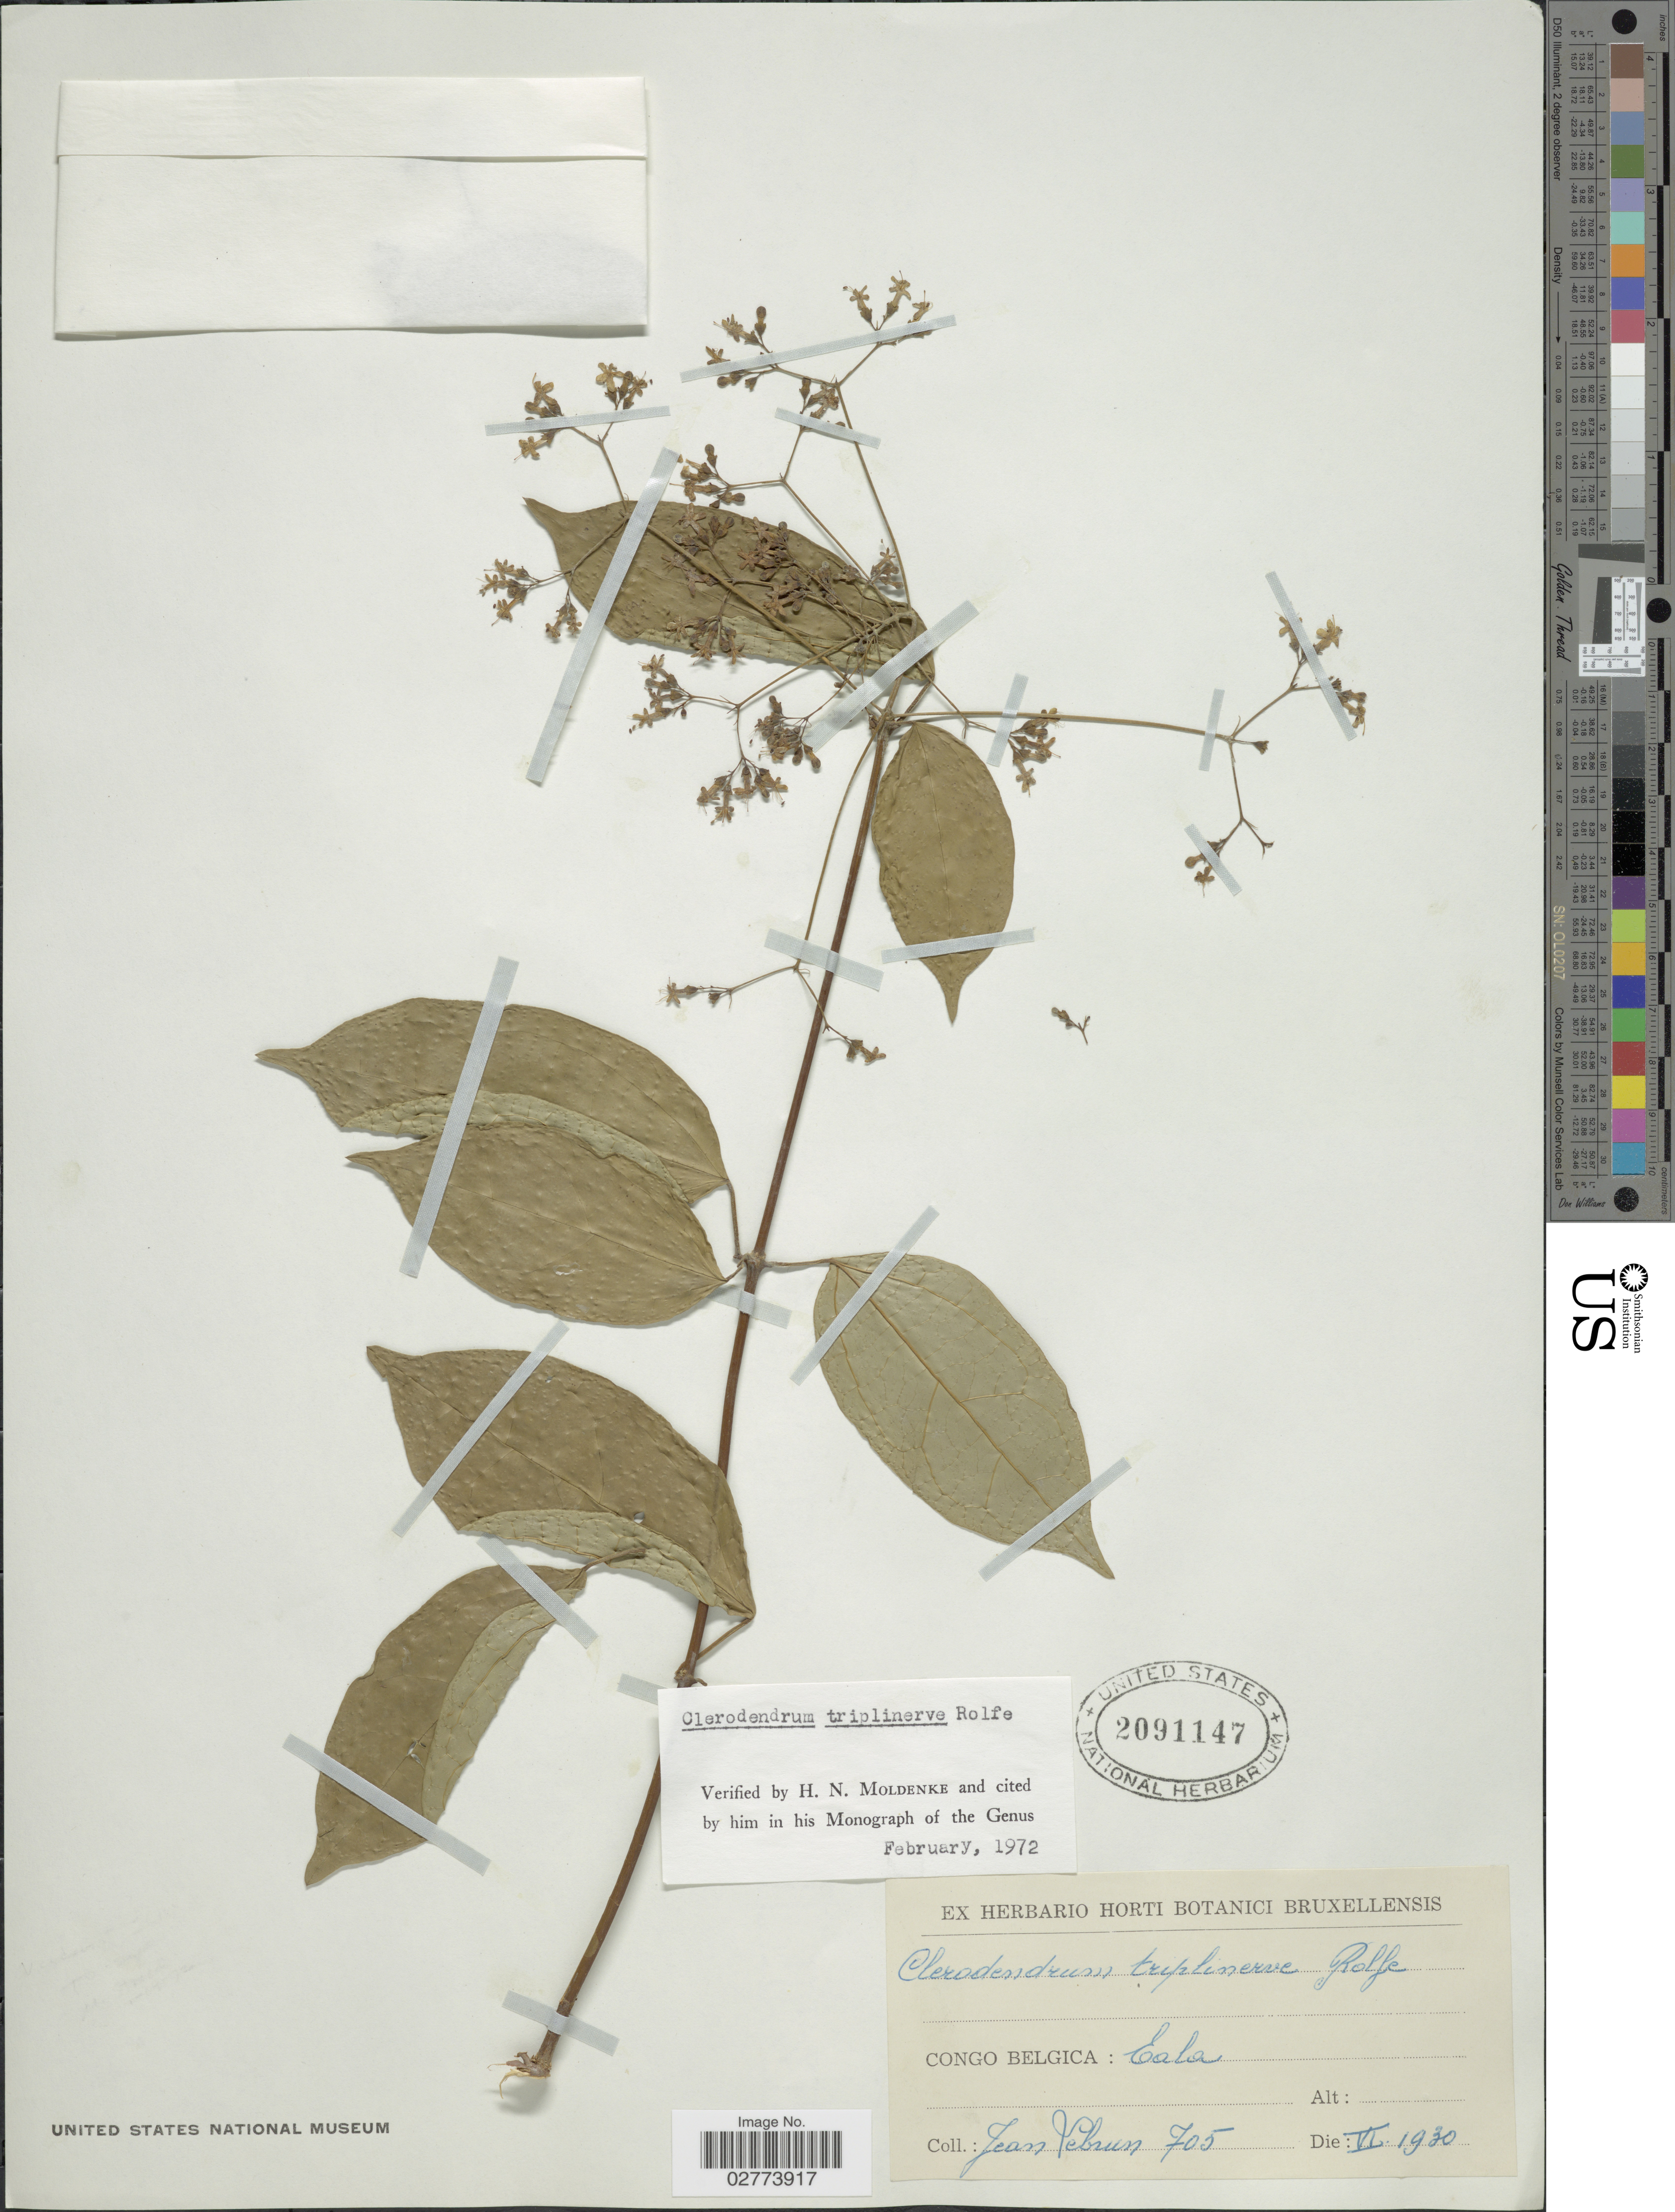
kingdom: Plantae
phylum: Tracheophyta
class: Magnoliopsida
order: Lamiales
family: Lamiaceae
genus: Clerodendrum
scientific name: Clerodendrum triplinerve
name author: Rolfe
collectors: J. A. Lebrun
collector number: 705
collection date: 1930-06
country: Congo, Democratic Republic of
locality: Eala.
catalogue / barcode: US 2091147